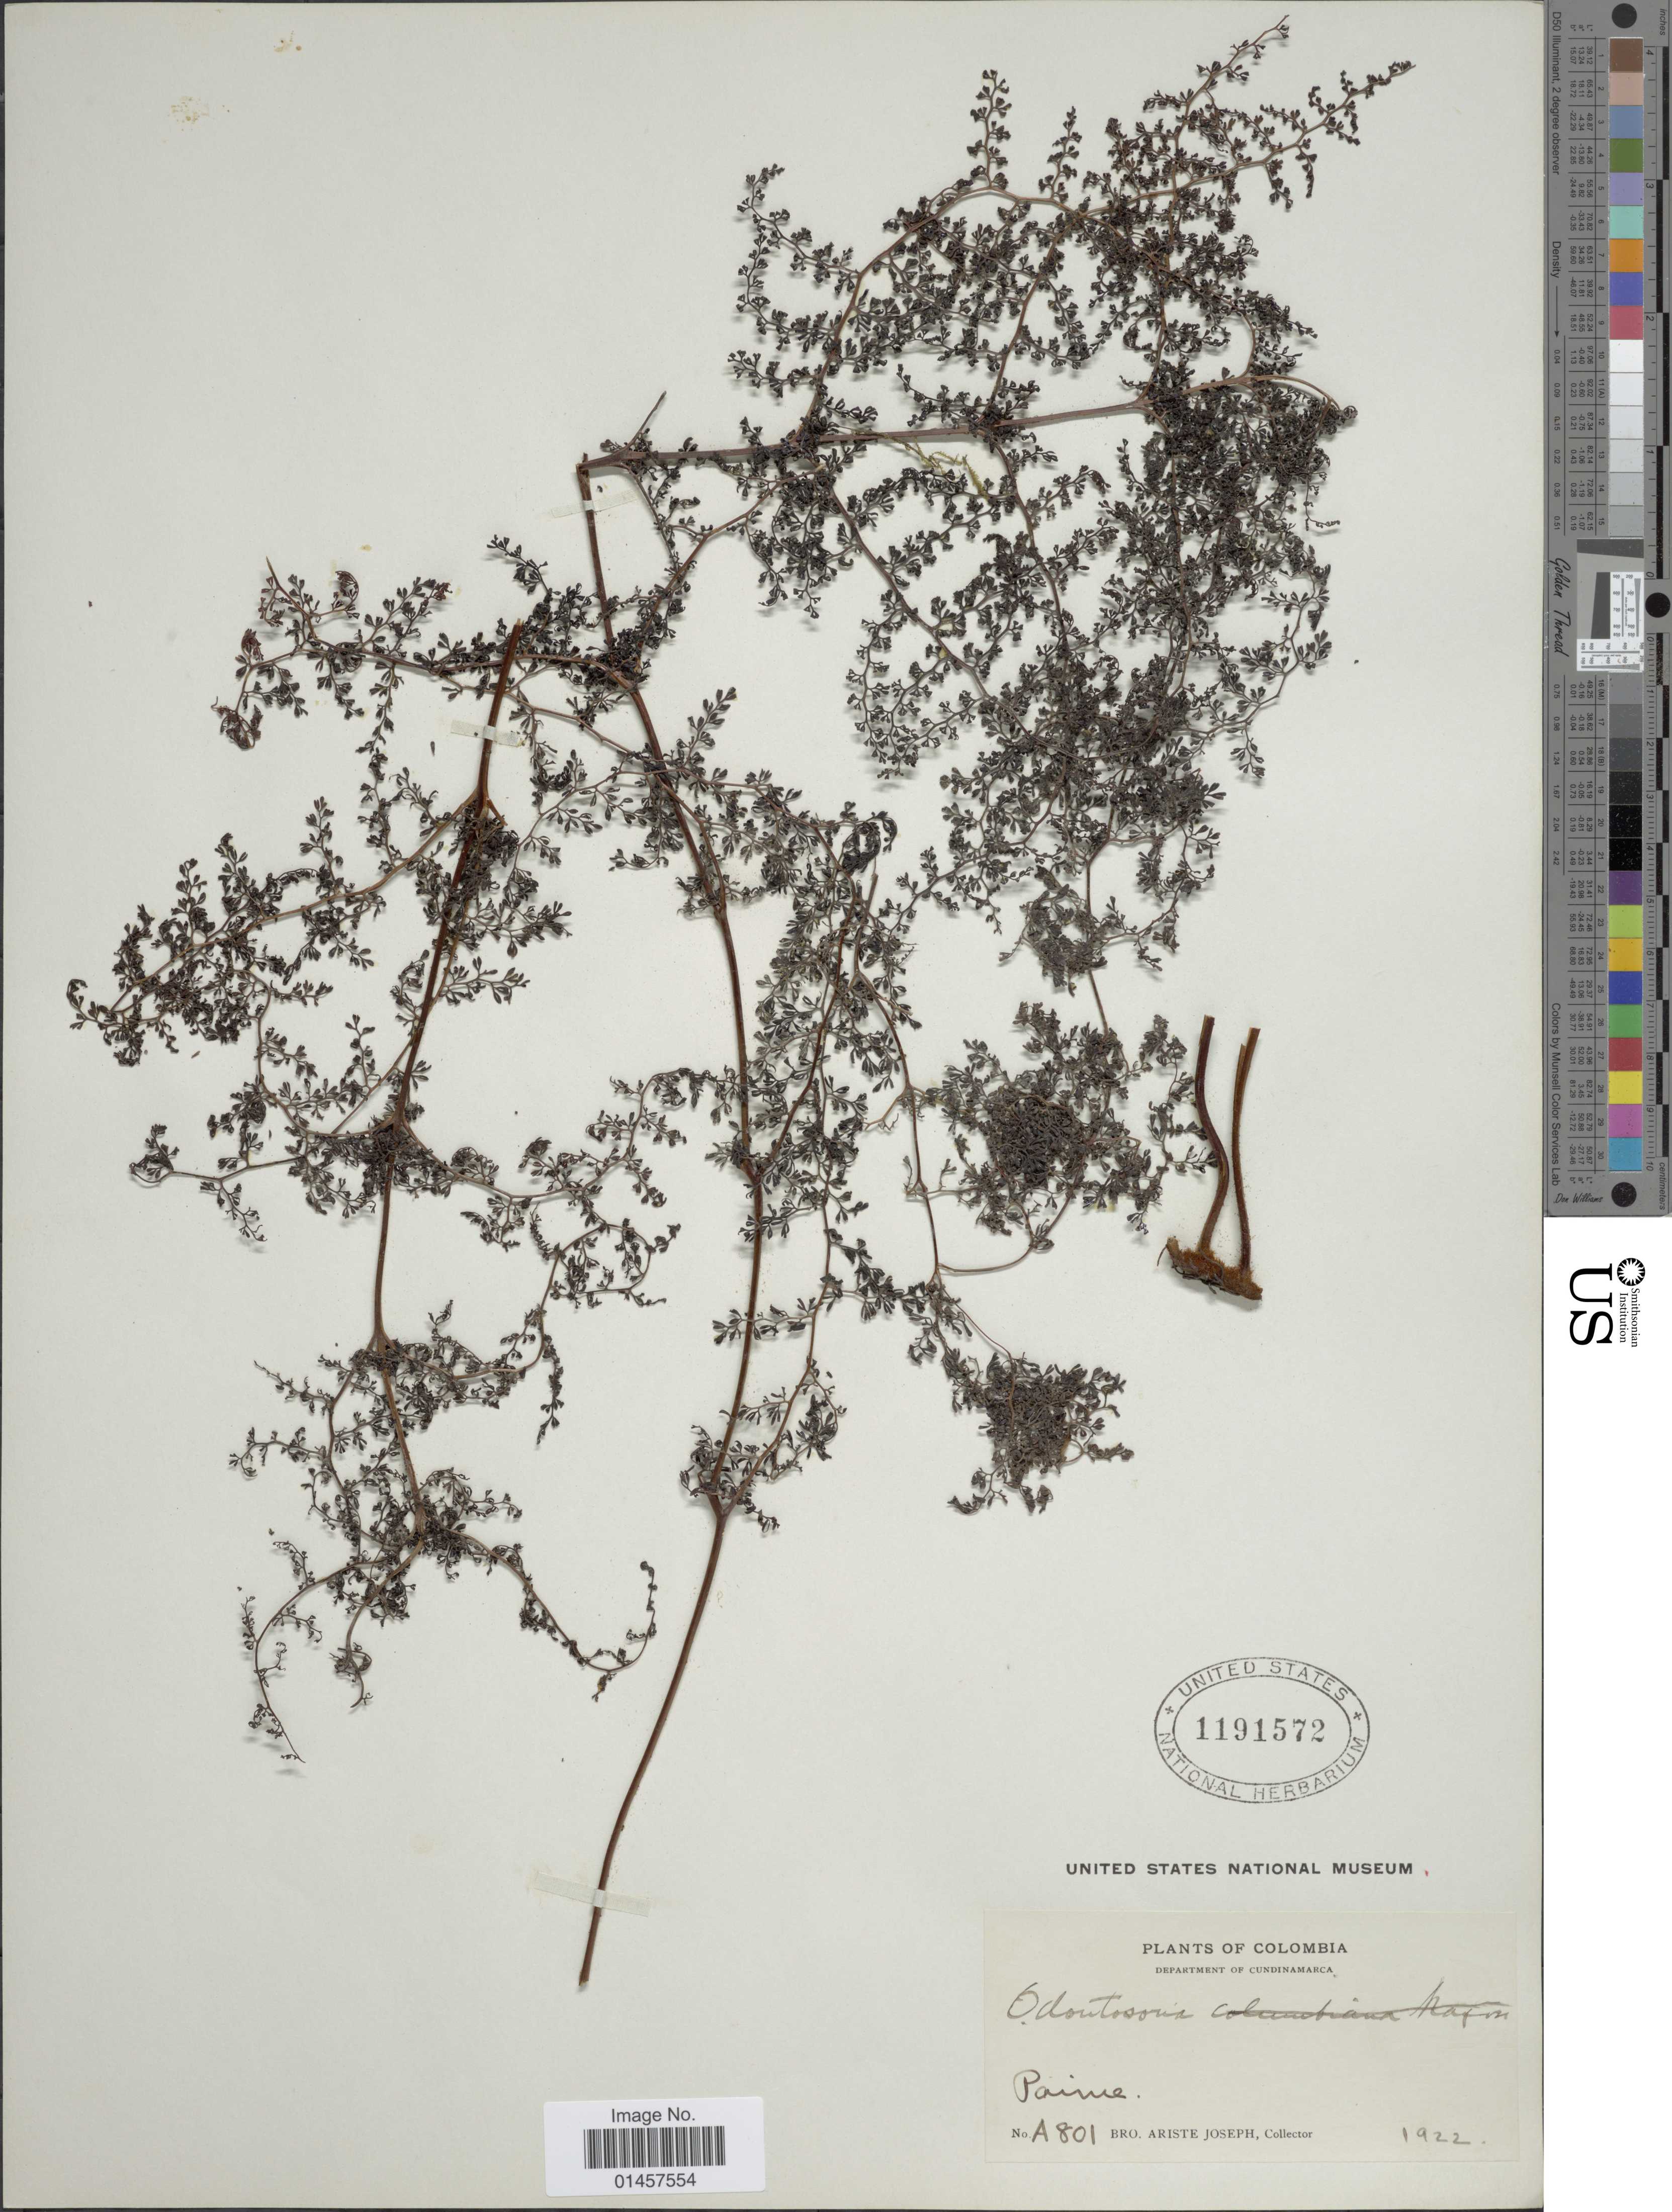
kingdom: Plantae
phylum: Tracheophyta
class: Polypodiopsida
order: Polypodiales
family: Lindsaeaceae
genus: Odontosoria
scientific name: Odontosoria colombiana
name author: Maxon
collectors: Bro. Ariste-Joseph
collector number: A801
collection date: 1992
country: Colombia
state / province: Cundinamarca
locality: Colombia, Department of Cundinamarca, Paime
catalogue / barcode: US 1191572